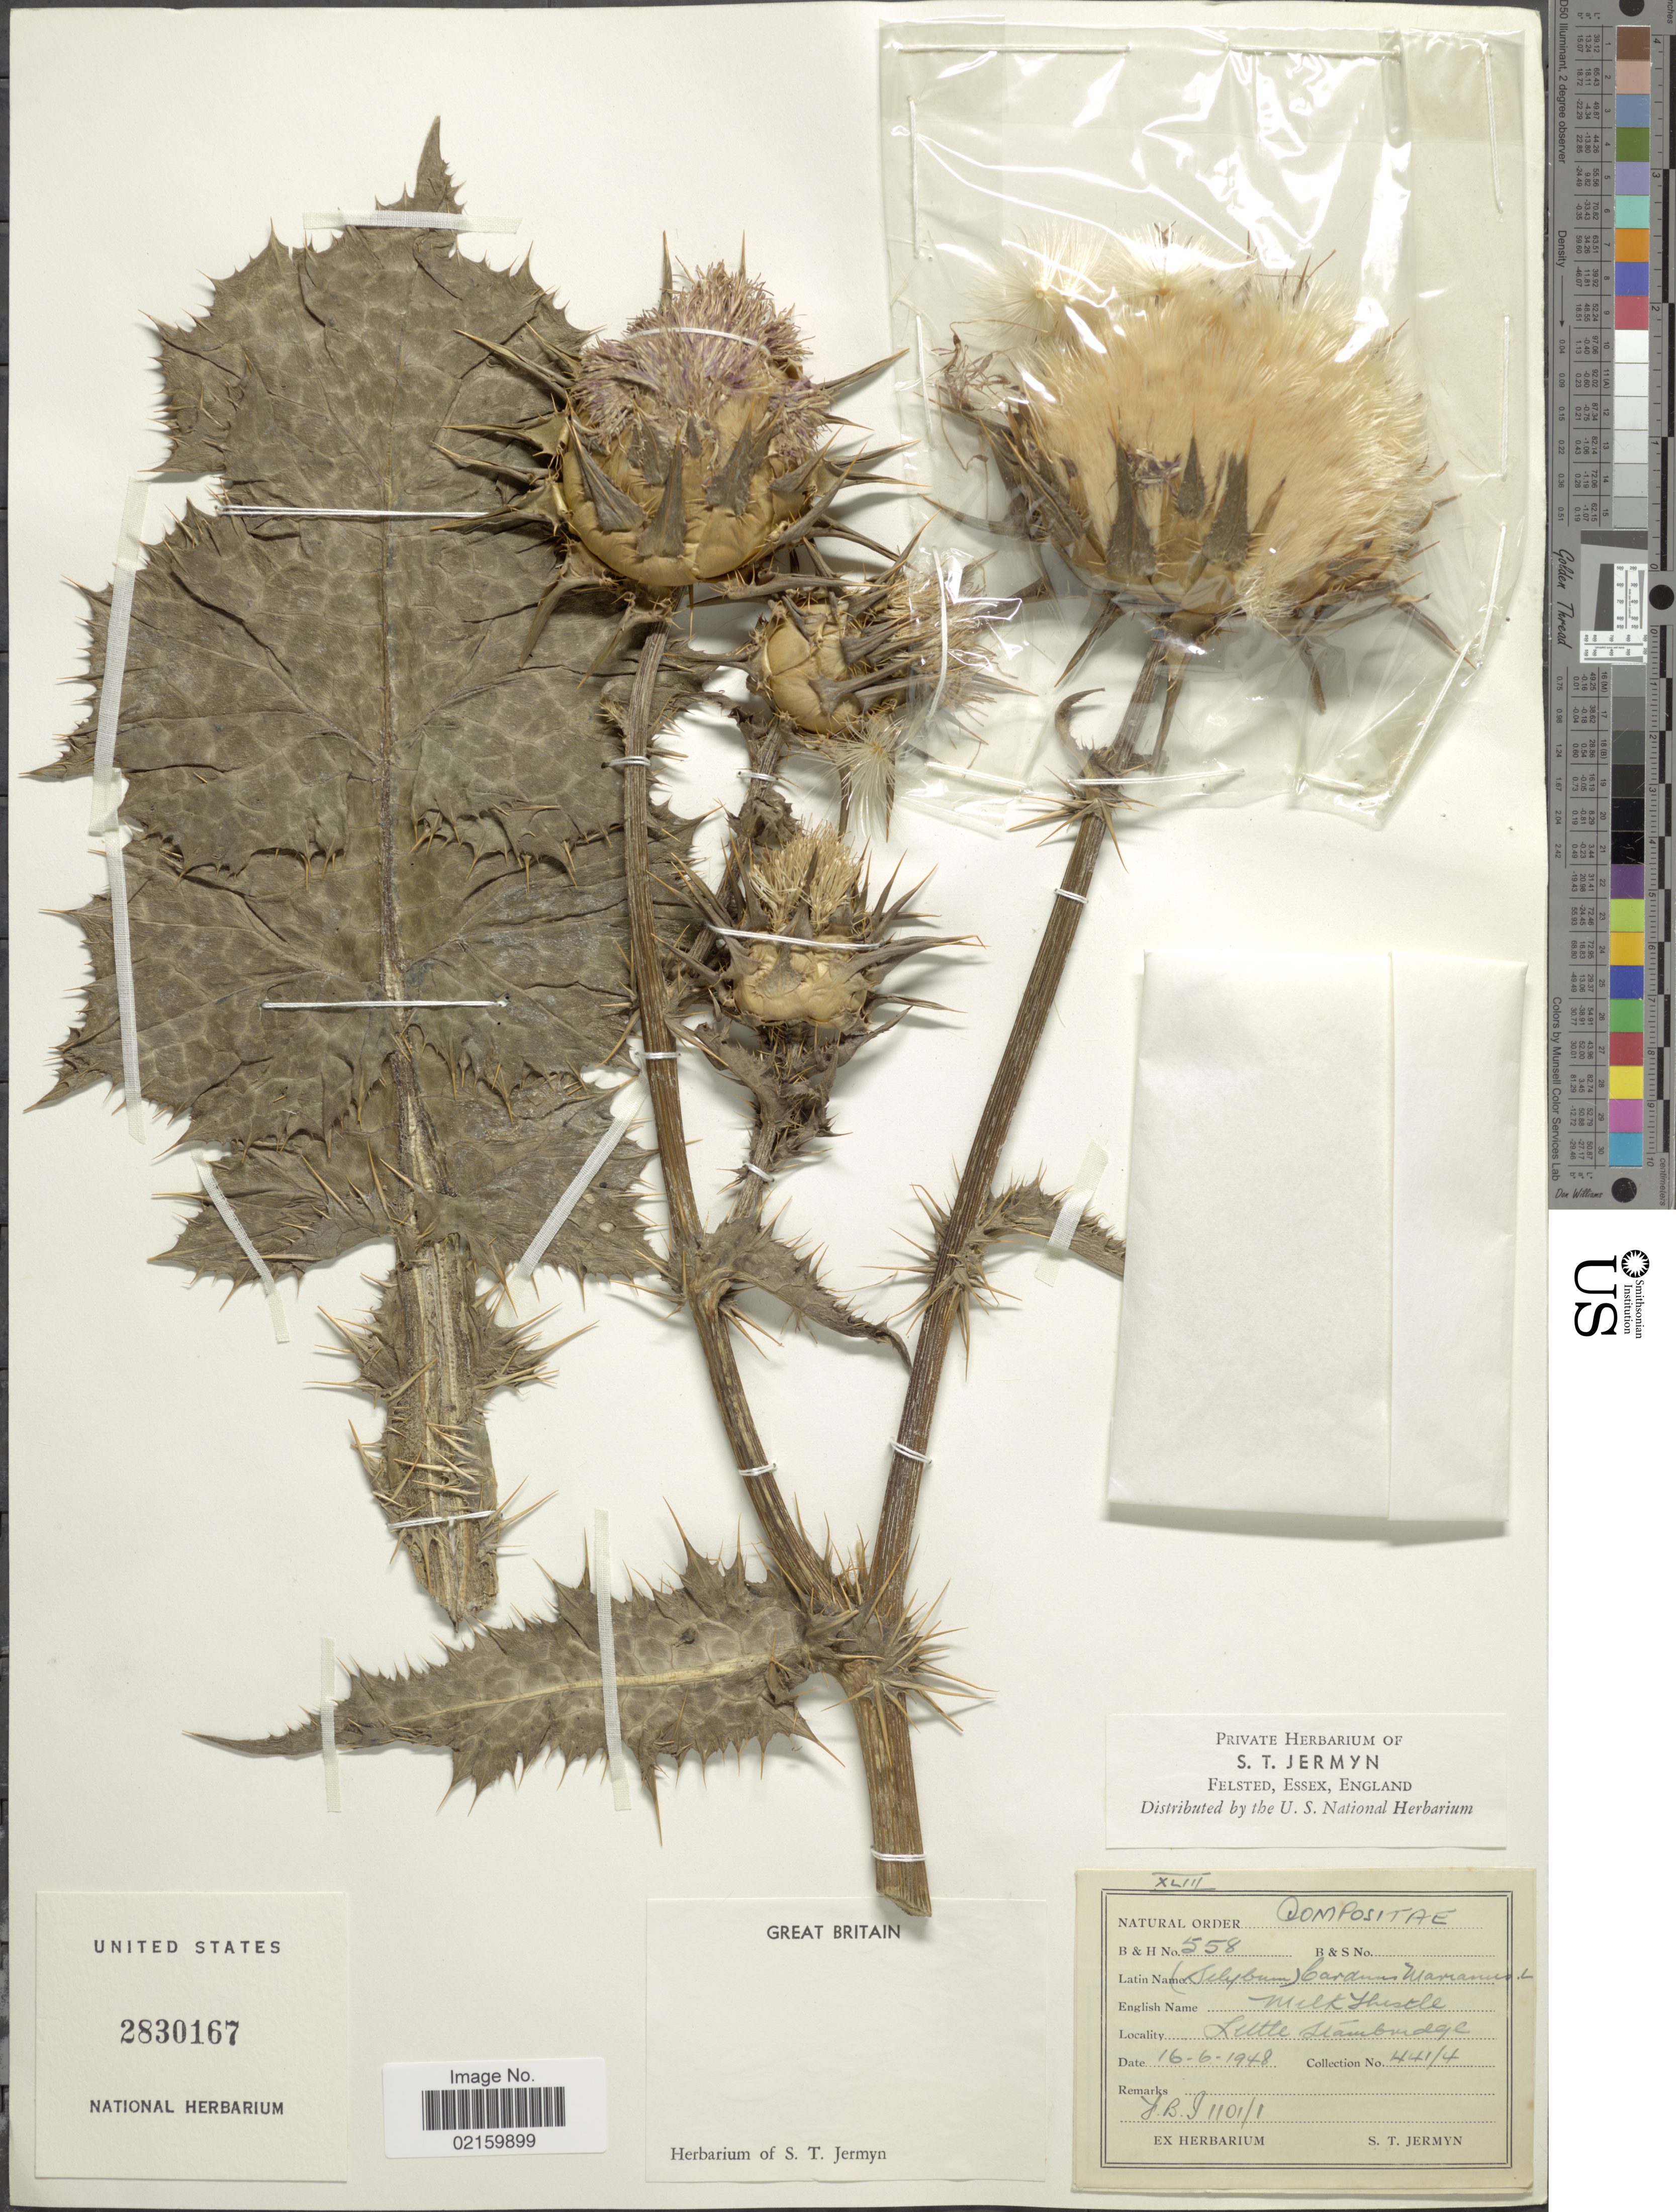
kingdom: Plantae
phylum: Tracheophyta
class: Magnoliopsida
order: Asterales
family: Asteraceae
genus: Silybum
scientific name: Silybum marianum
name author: (L.) Gaertn.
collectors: S. Jermyn (herbarium)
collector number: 558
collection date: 1948-06-16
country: United Kingdom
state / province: England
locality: Great Britain. Little Hambridge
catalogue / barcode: US 2830167